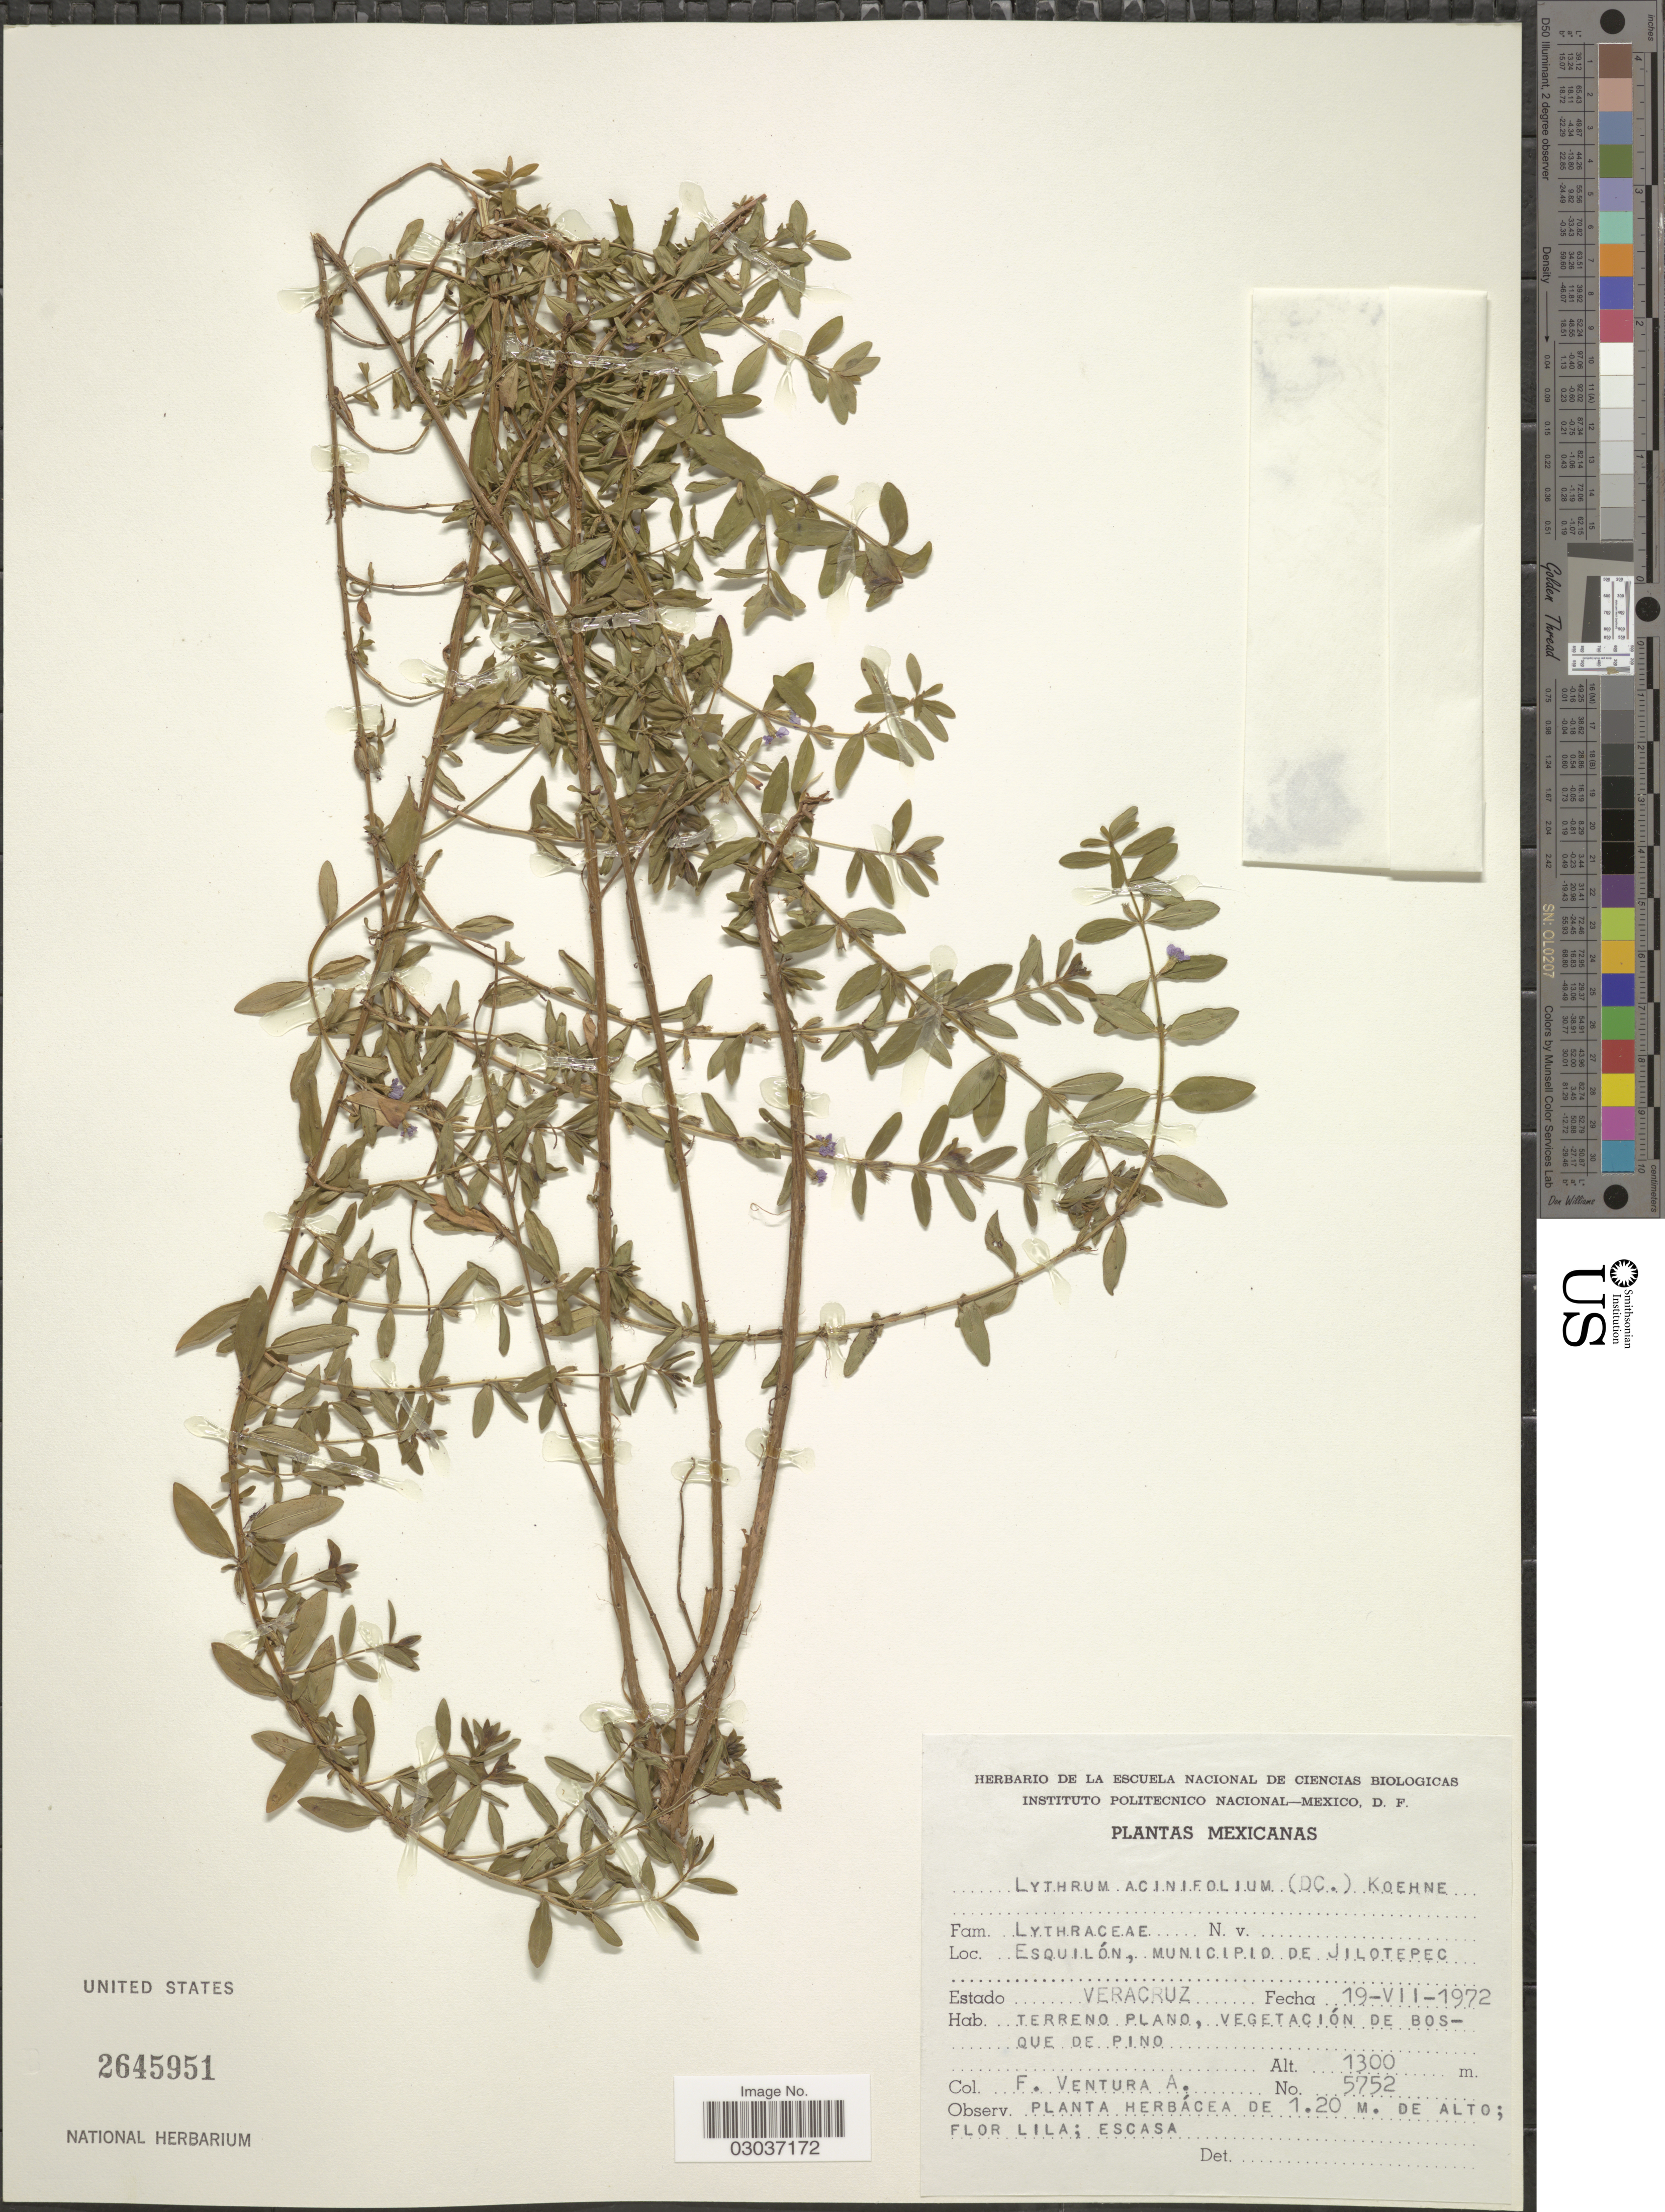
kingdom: Plantae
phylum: Tracheophyta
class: Magnoliopsida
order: Myrtales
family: Lythraceae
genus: Lythrum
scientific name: Lythrum acinifolium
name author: Sessé & Moc. ex Koehne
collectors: F. Ventura A.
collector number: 5752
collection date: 1972-07-19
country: Mexico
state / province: Veracruz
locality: Esquilón, Municipio de Jilotepec. Estado Veracruz.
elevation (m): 1300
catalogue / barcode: US 2645951